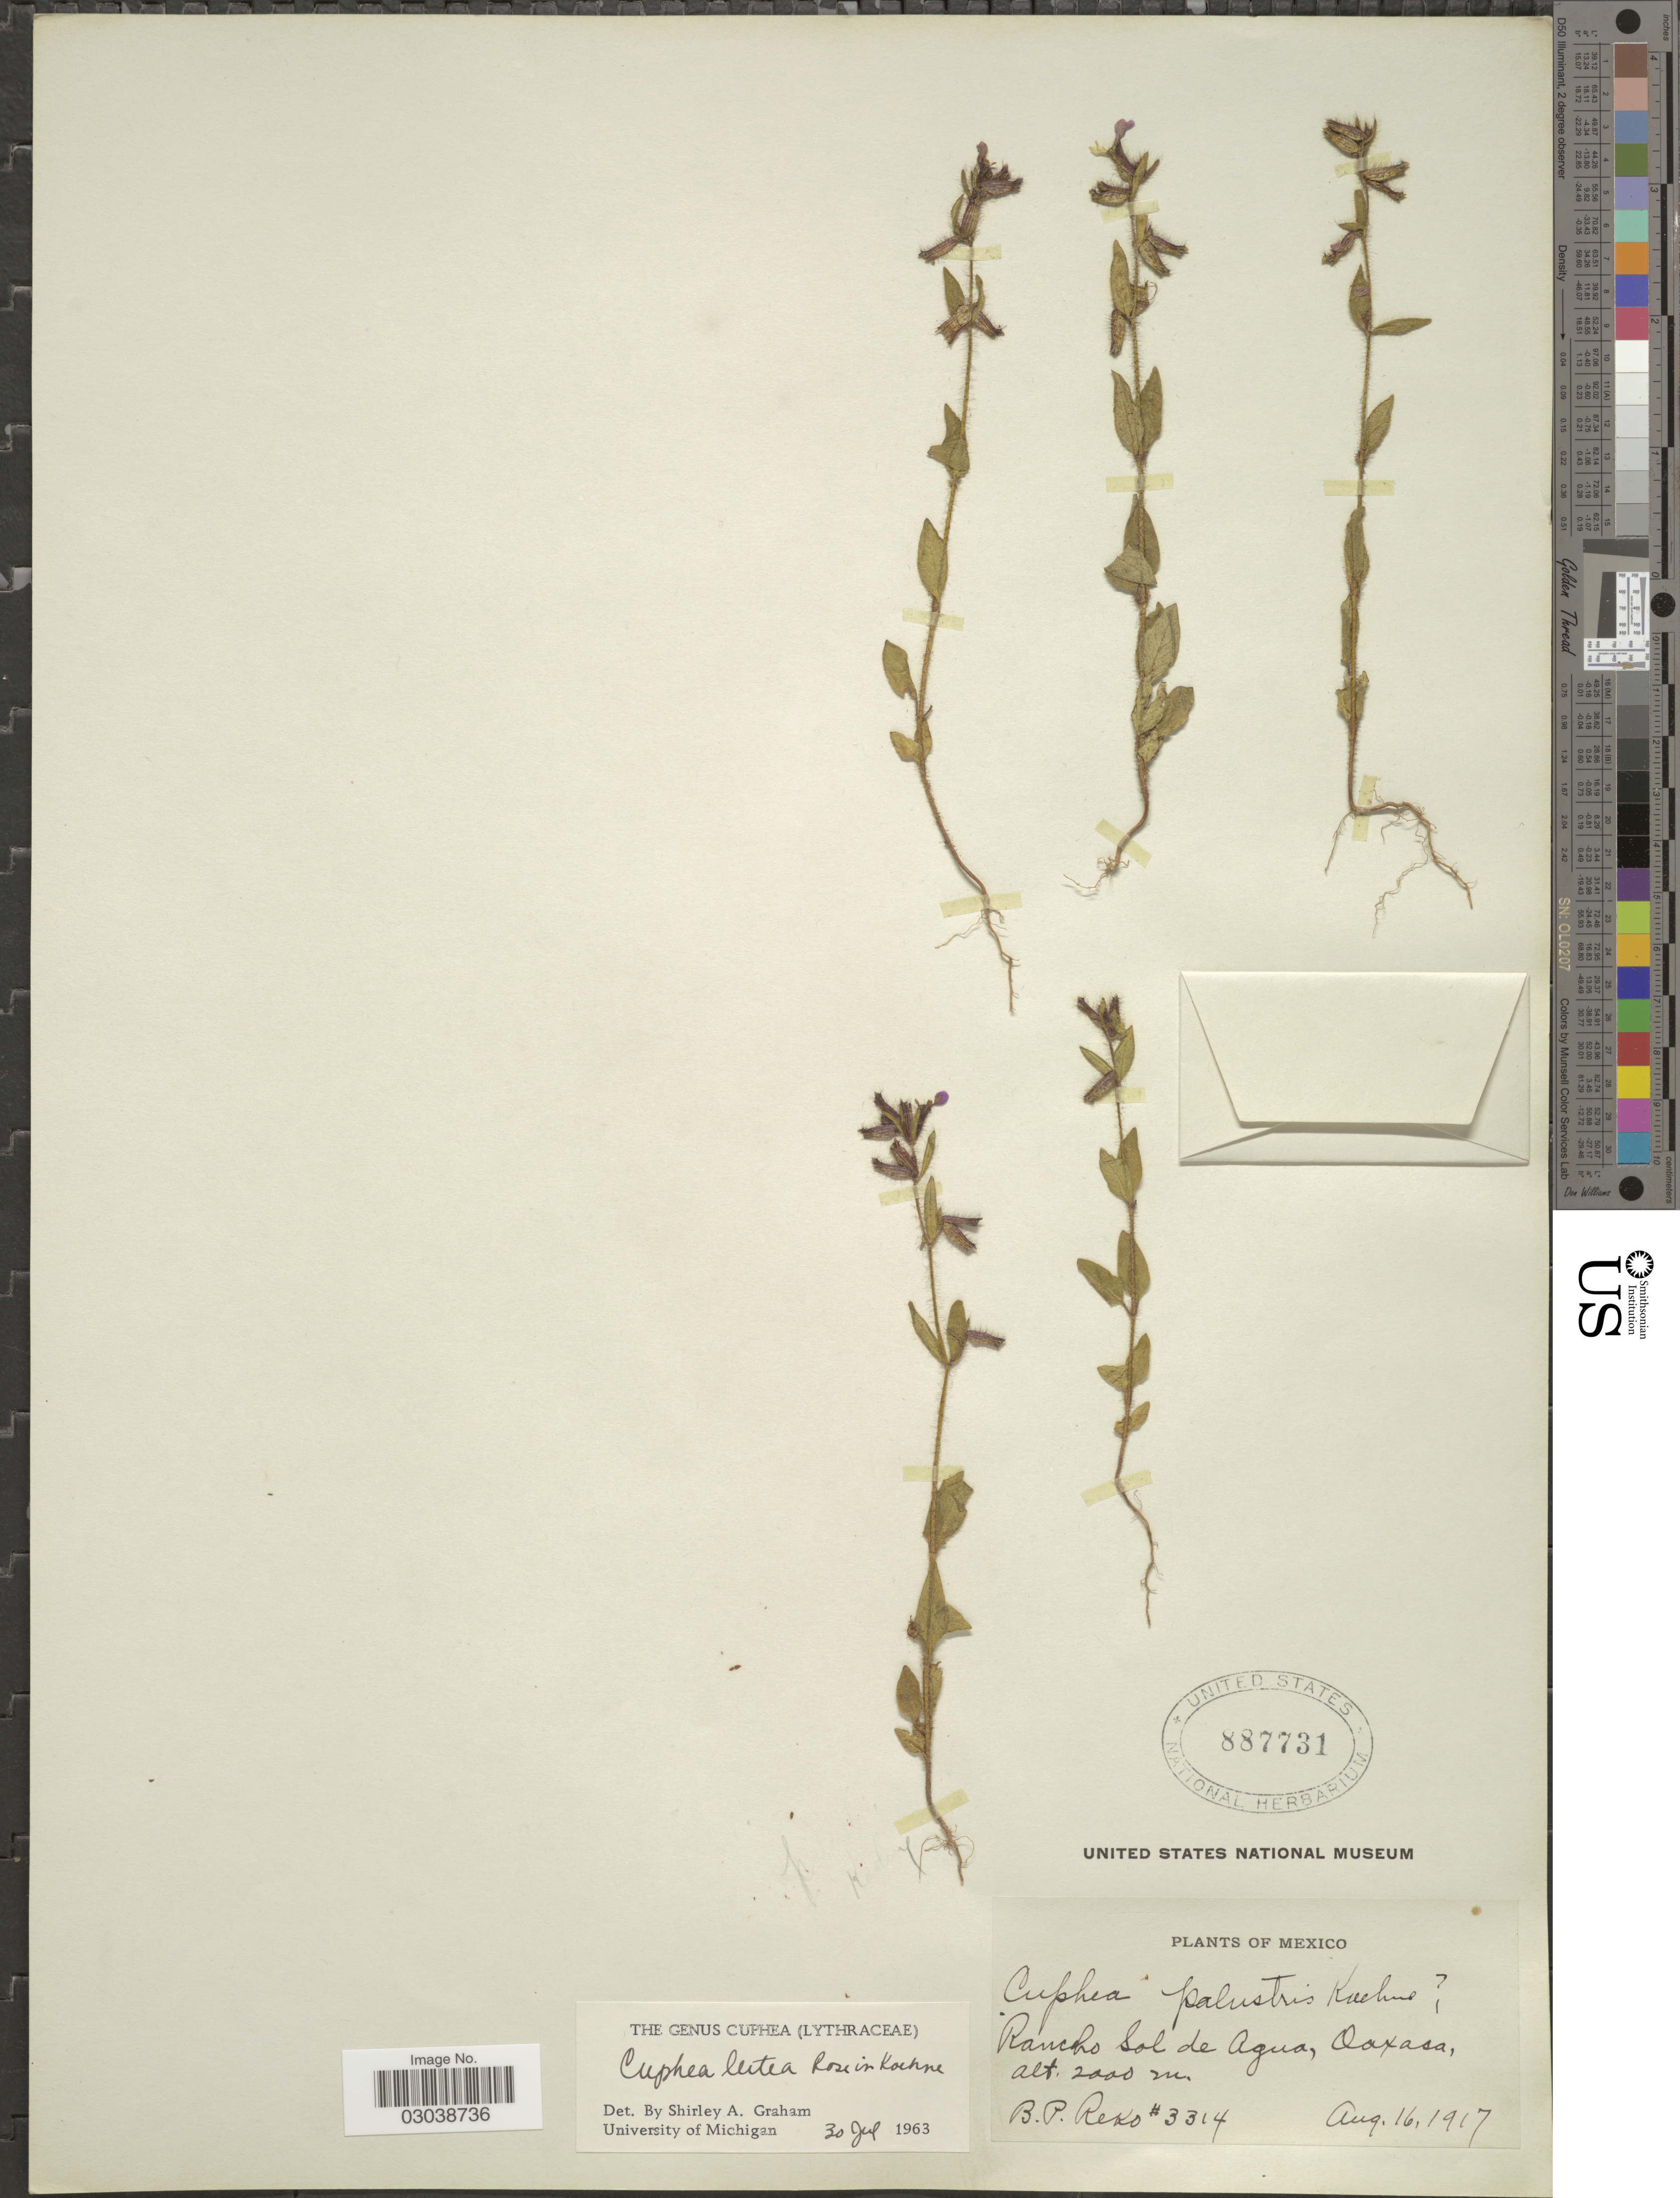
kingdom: Plantae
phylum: Tracheophyta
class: Magnoliopsida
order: Myrtales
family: Lythraceae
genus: Cuphea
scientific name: Cuphea lutea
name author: Rose in Koehne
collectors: B. P. Reko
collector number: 3314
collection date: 1917-08-16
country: Mexico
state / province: Oaxaca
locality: Rancho Sol de Agua.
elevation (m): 2000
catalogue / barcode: US 887731